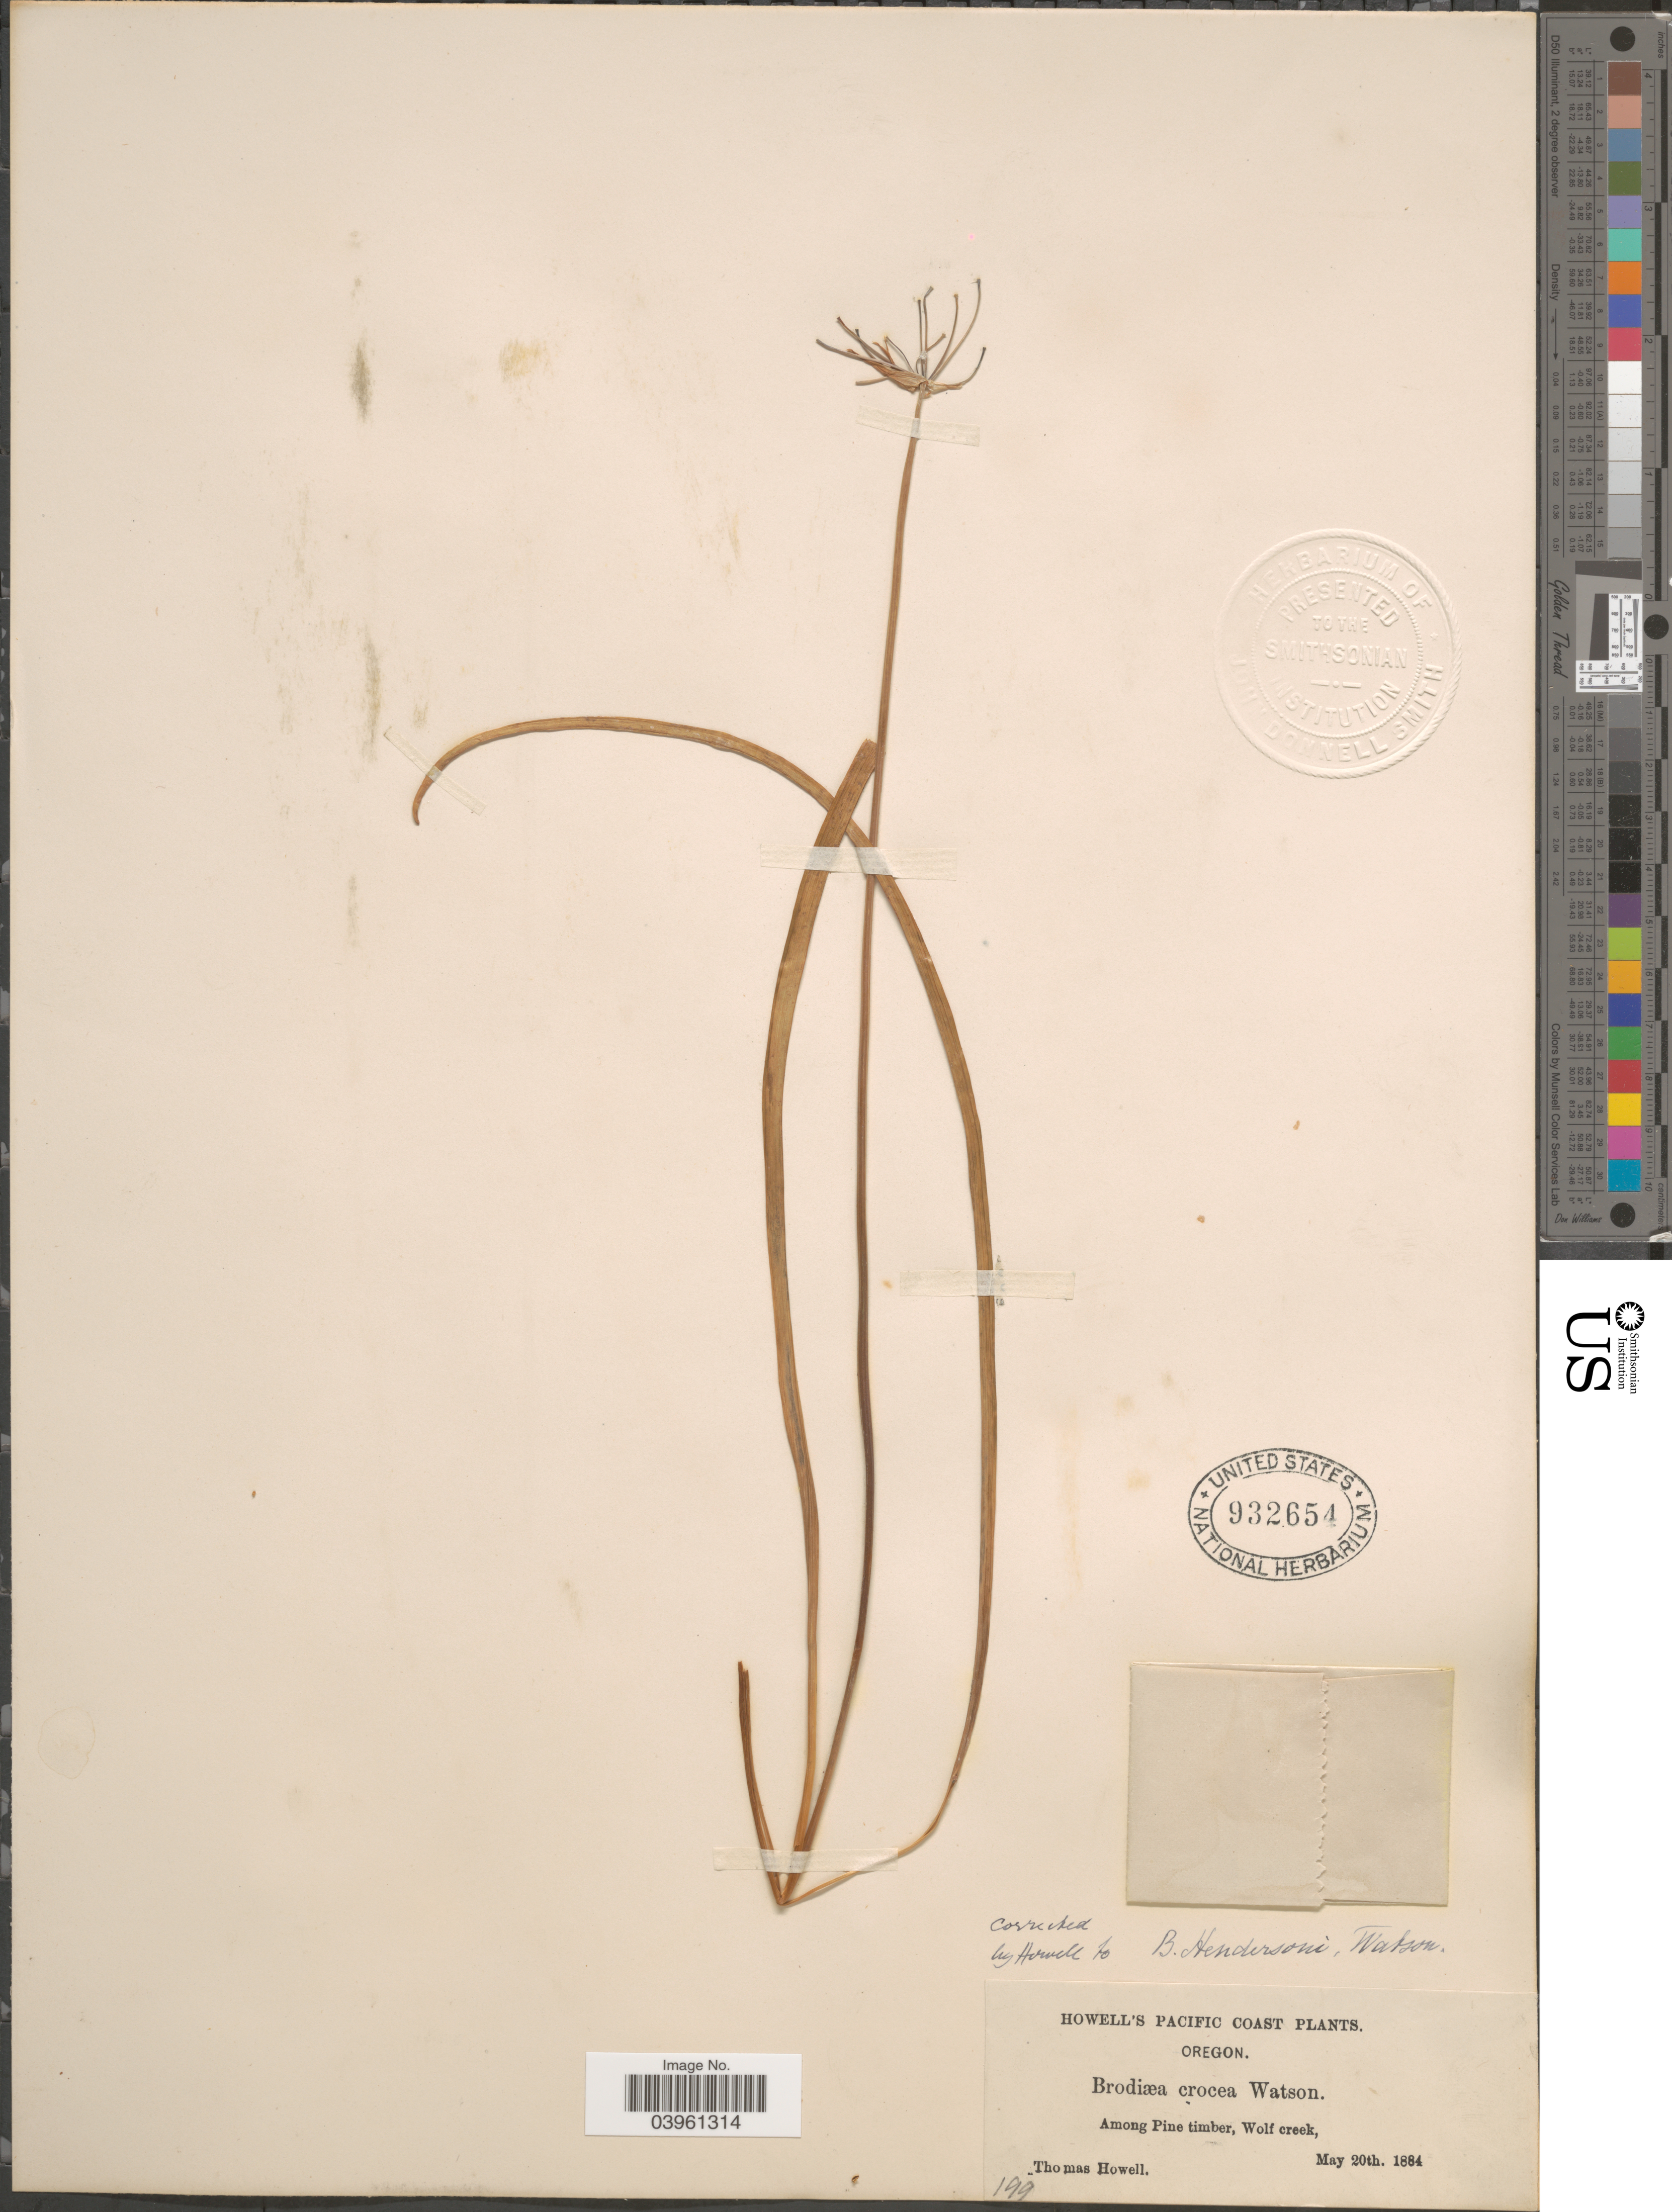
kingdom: Plantae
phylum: Tracheophyta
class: Liliopsida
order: Asparagales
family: Asparagaceae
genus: Triteleia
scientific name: Triteleia hendersonii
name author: Greene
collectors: T. Howell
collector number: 199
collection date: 1884-05-20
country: United States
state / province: Oregon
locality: Pacific Coast. Among Pine timber, Wolf creek.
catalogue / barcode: US 932654